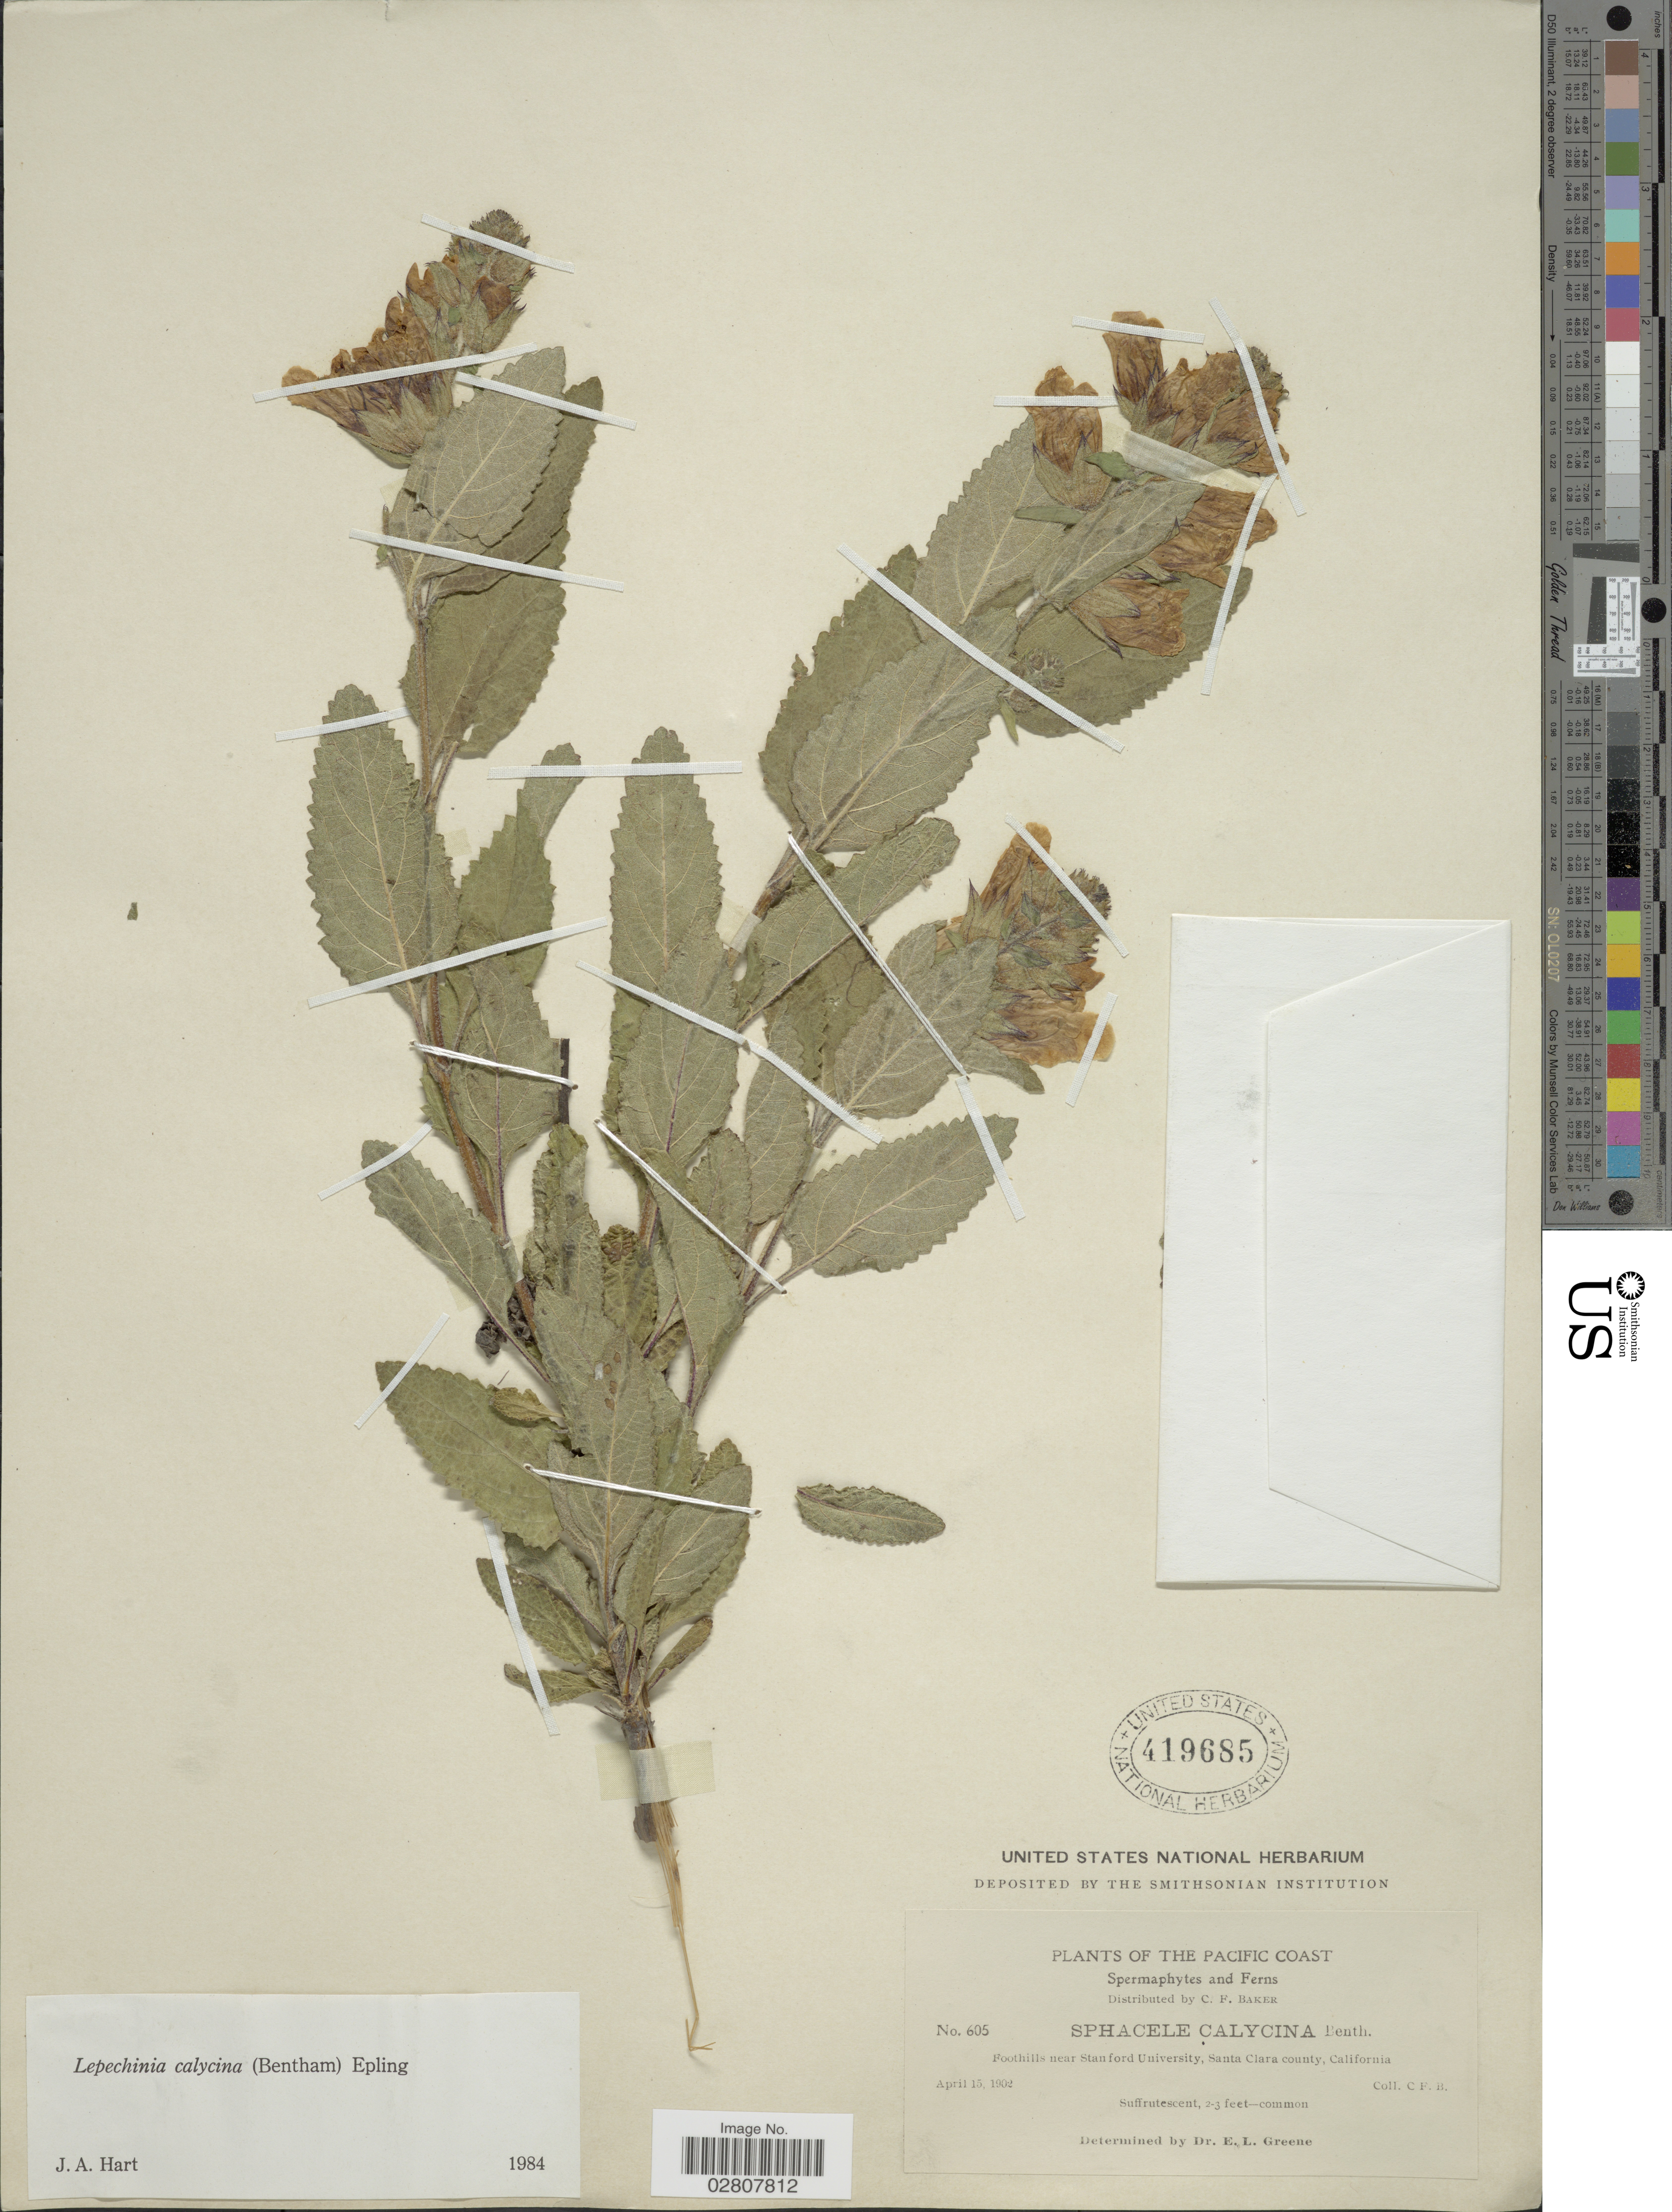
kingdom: Plantae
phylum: Tracheophyta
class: Magnoliopsida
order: Lamiales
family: Lamiaceae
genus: Lepechinia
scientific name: Lepechinia calycina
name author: (Benth.) Epling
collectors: C. F. Baker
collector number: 605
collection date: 1902-04-15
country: United States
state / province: California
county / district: Santa Clara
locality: The Pacific Coast. Foothills near Stanford University, Santa Clara county.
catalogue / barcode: US 419685